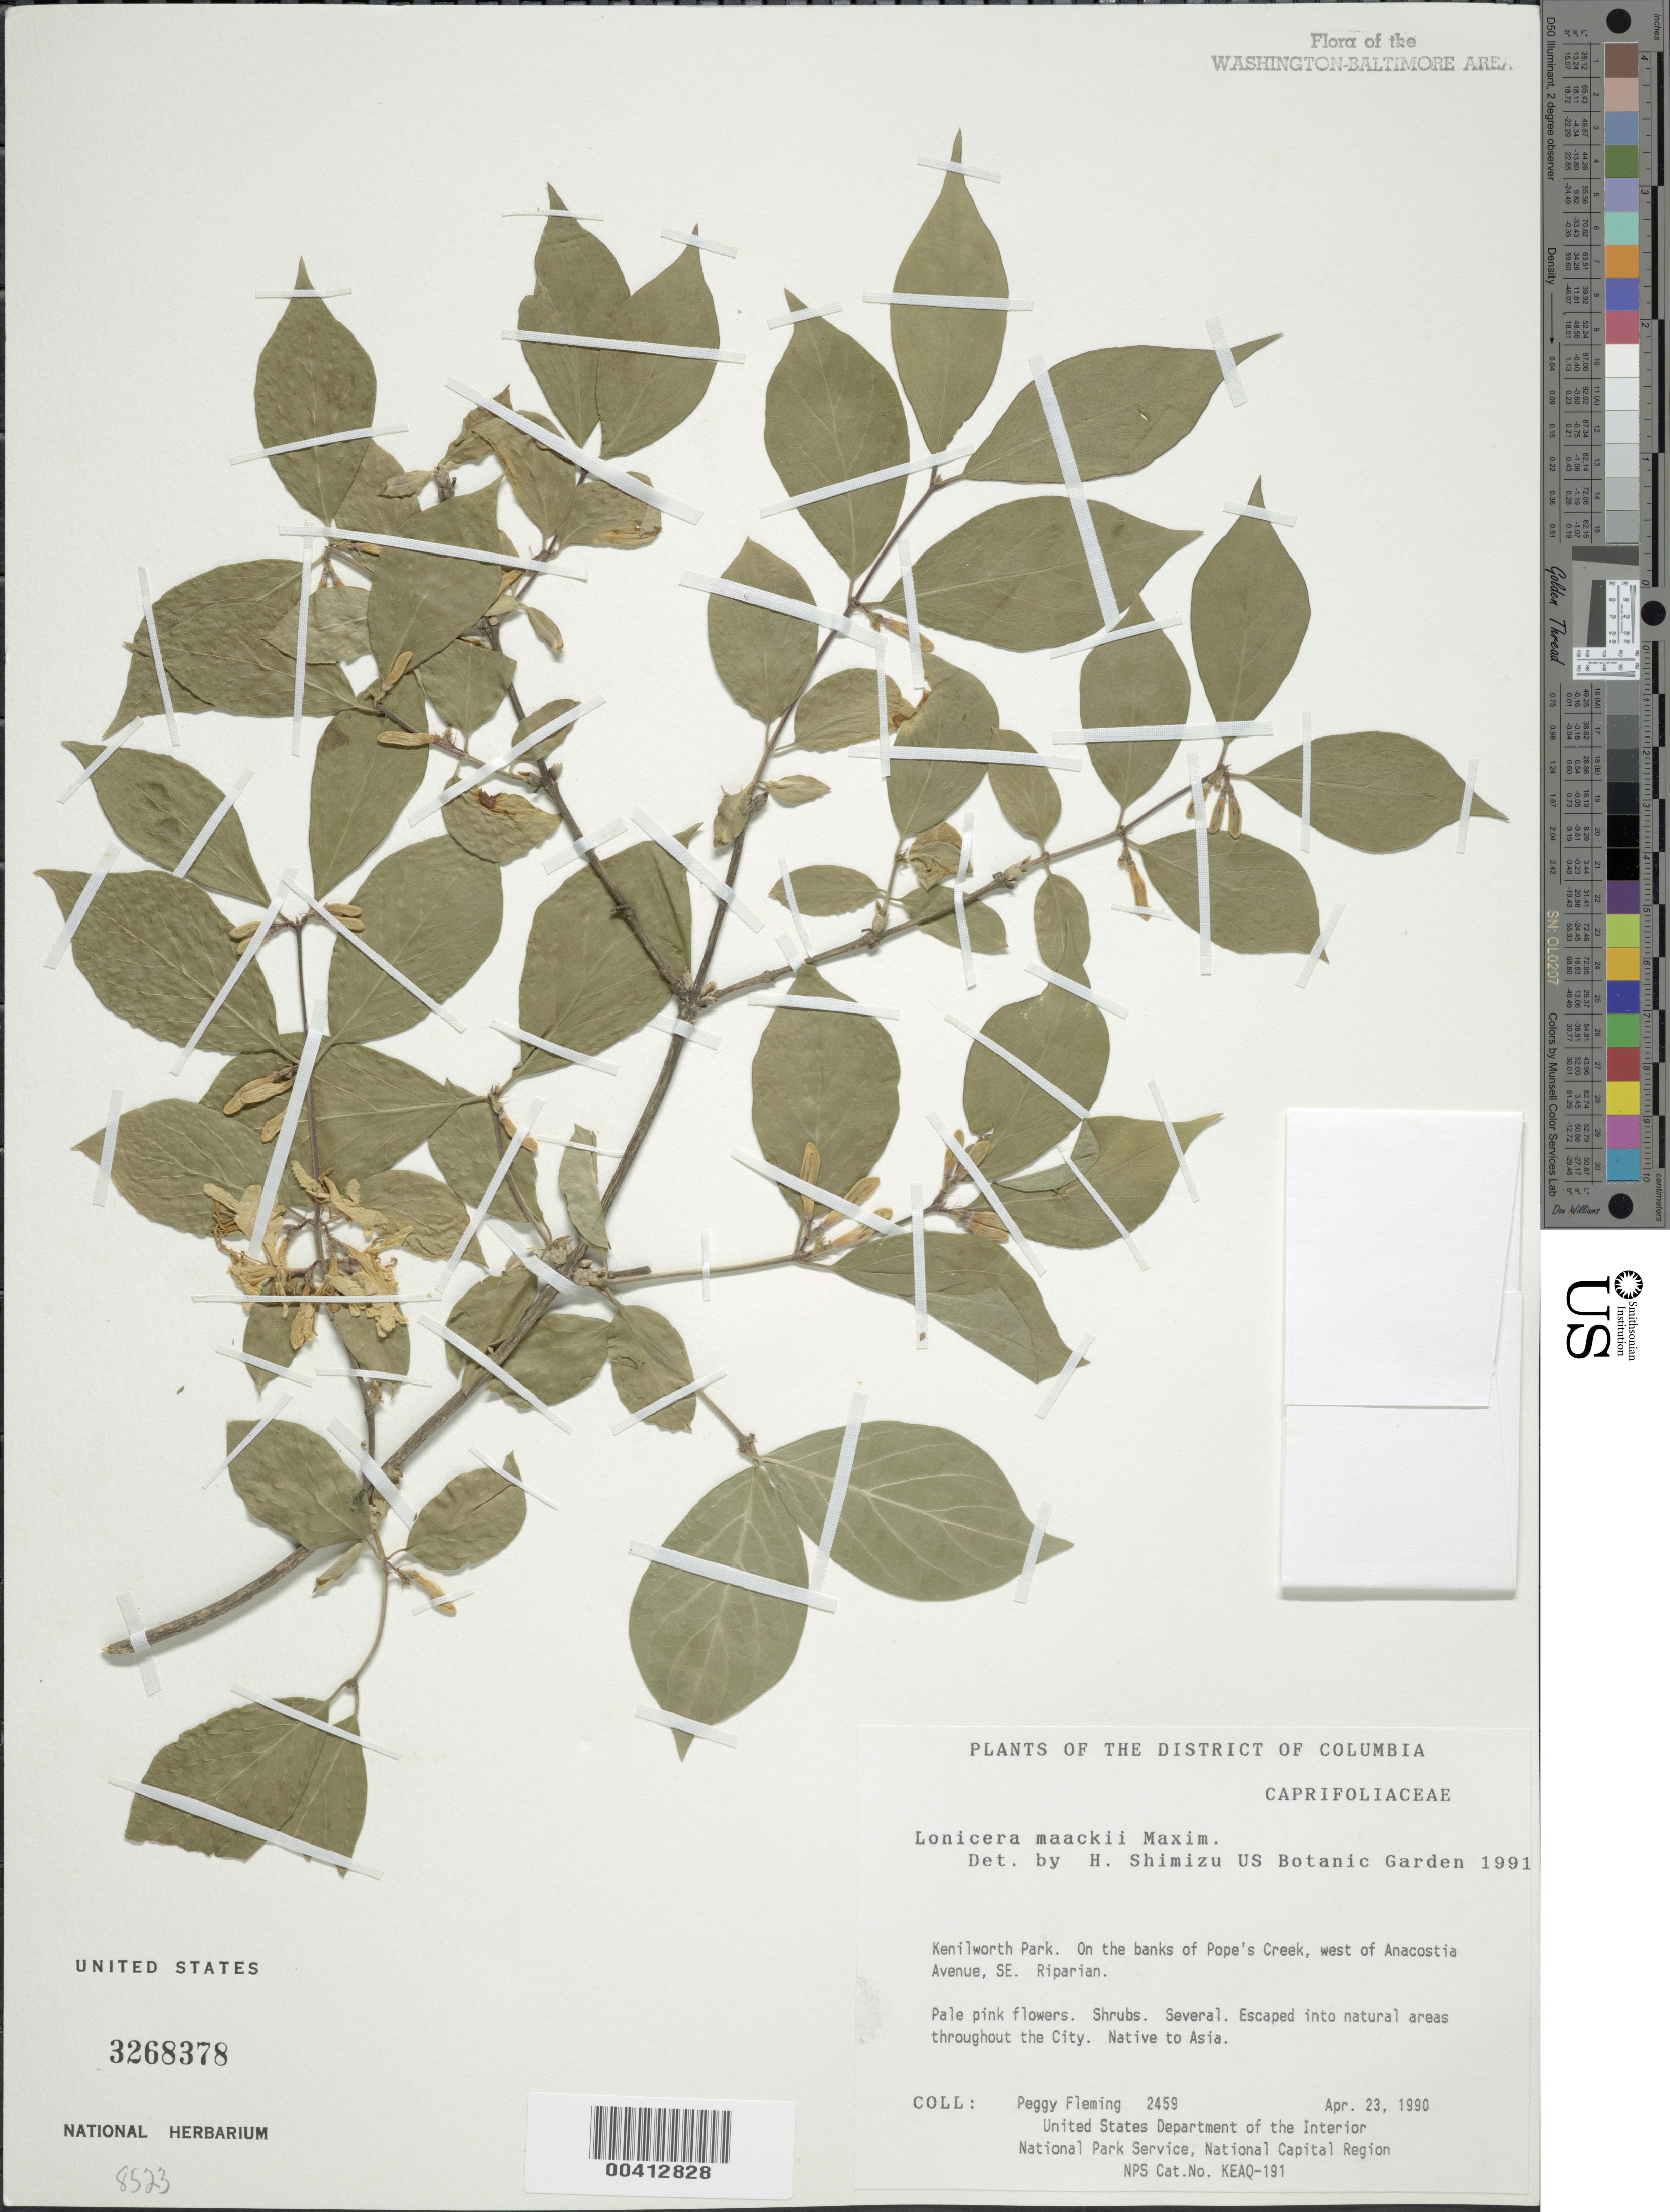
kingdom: Plantae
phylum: Tracheophyta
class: Magnoliopsida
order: Dipsacales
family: Caprifoliaceae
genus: Lonicera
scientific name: Lonicera maackii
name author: (Rupr.) Maxim.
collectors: P. Fleming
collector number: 2459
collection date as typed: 23 Apr 1990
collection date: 1990-04-23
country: United States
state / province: District of Columbia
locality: Kenilworth Park, Pope's Creek, W of Anacostia Ave, SE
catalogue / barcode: US 3268378